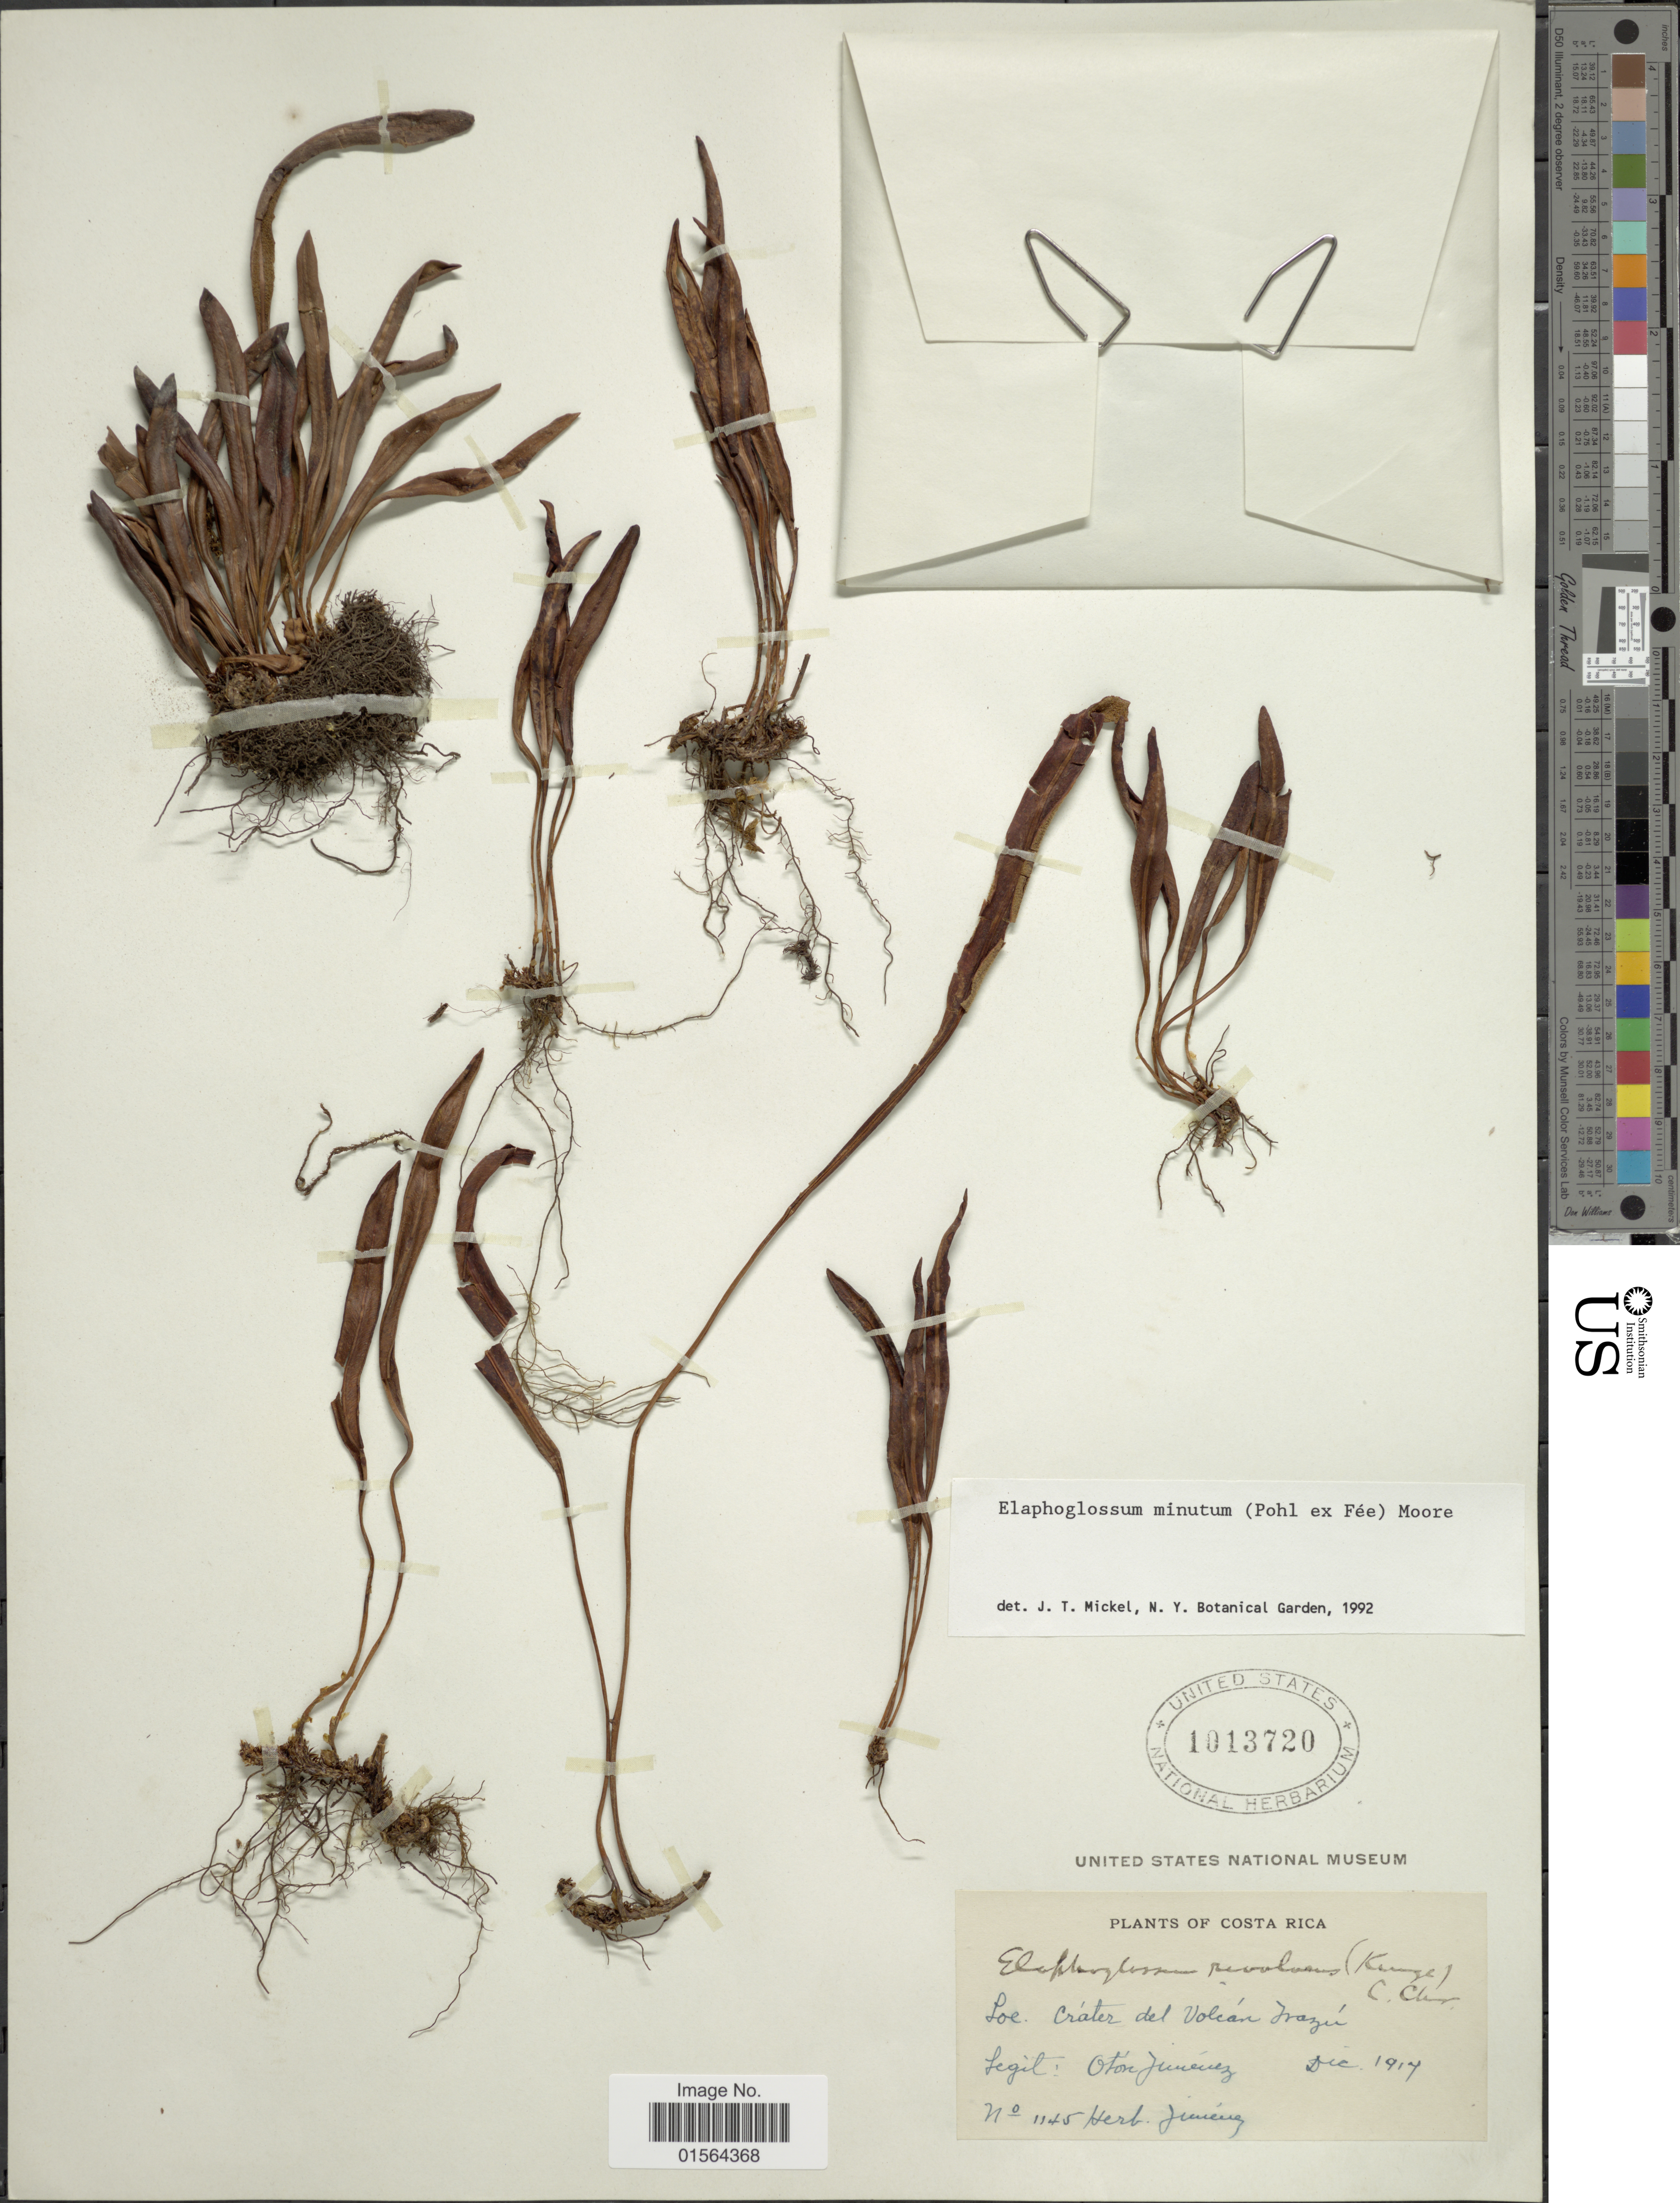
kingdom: Plantae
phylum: Tracheophyta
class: Polypodiopsida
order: Polypodiales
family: Dryopteridaceae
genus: Elaphoglossum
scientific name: Elaphoglossum minutum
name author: (Pohl ex Fée) T. Moore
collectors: O. Jimenez L.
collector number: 1145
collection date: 1917-12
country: Costa Rica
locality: Crater del Volcan Irazu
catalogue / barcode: US 1013720